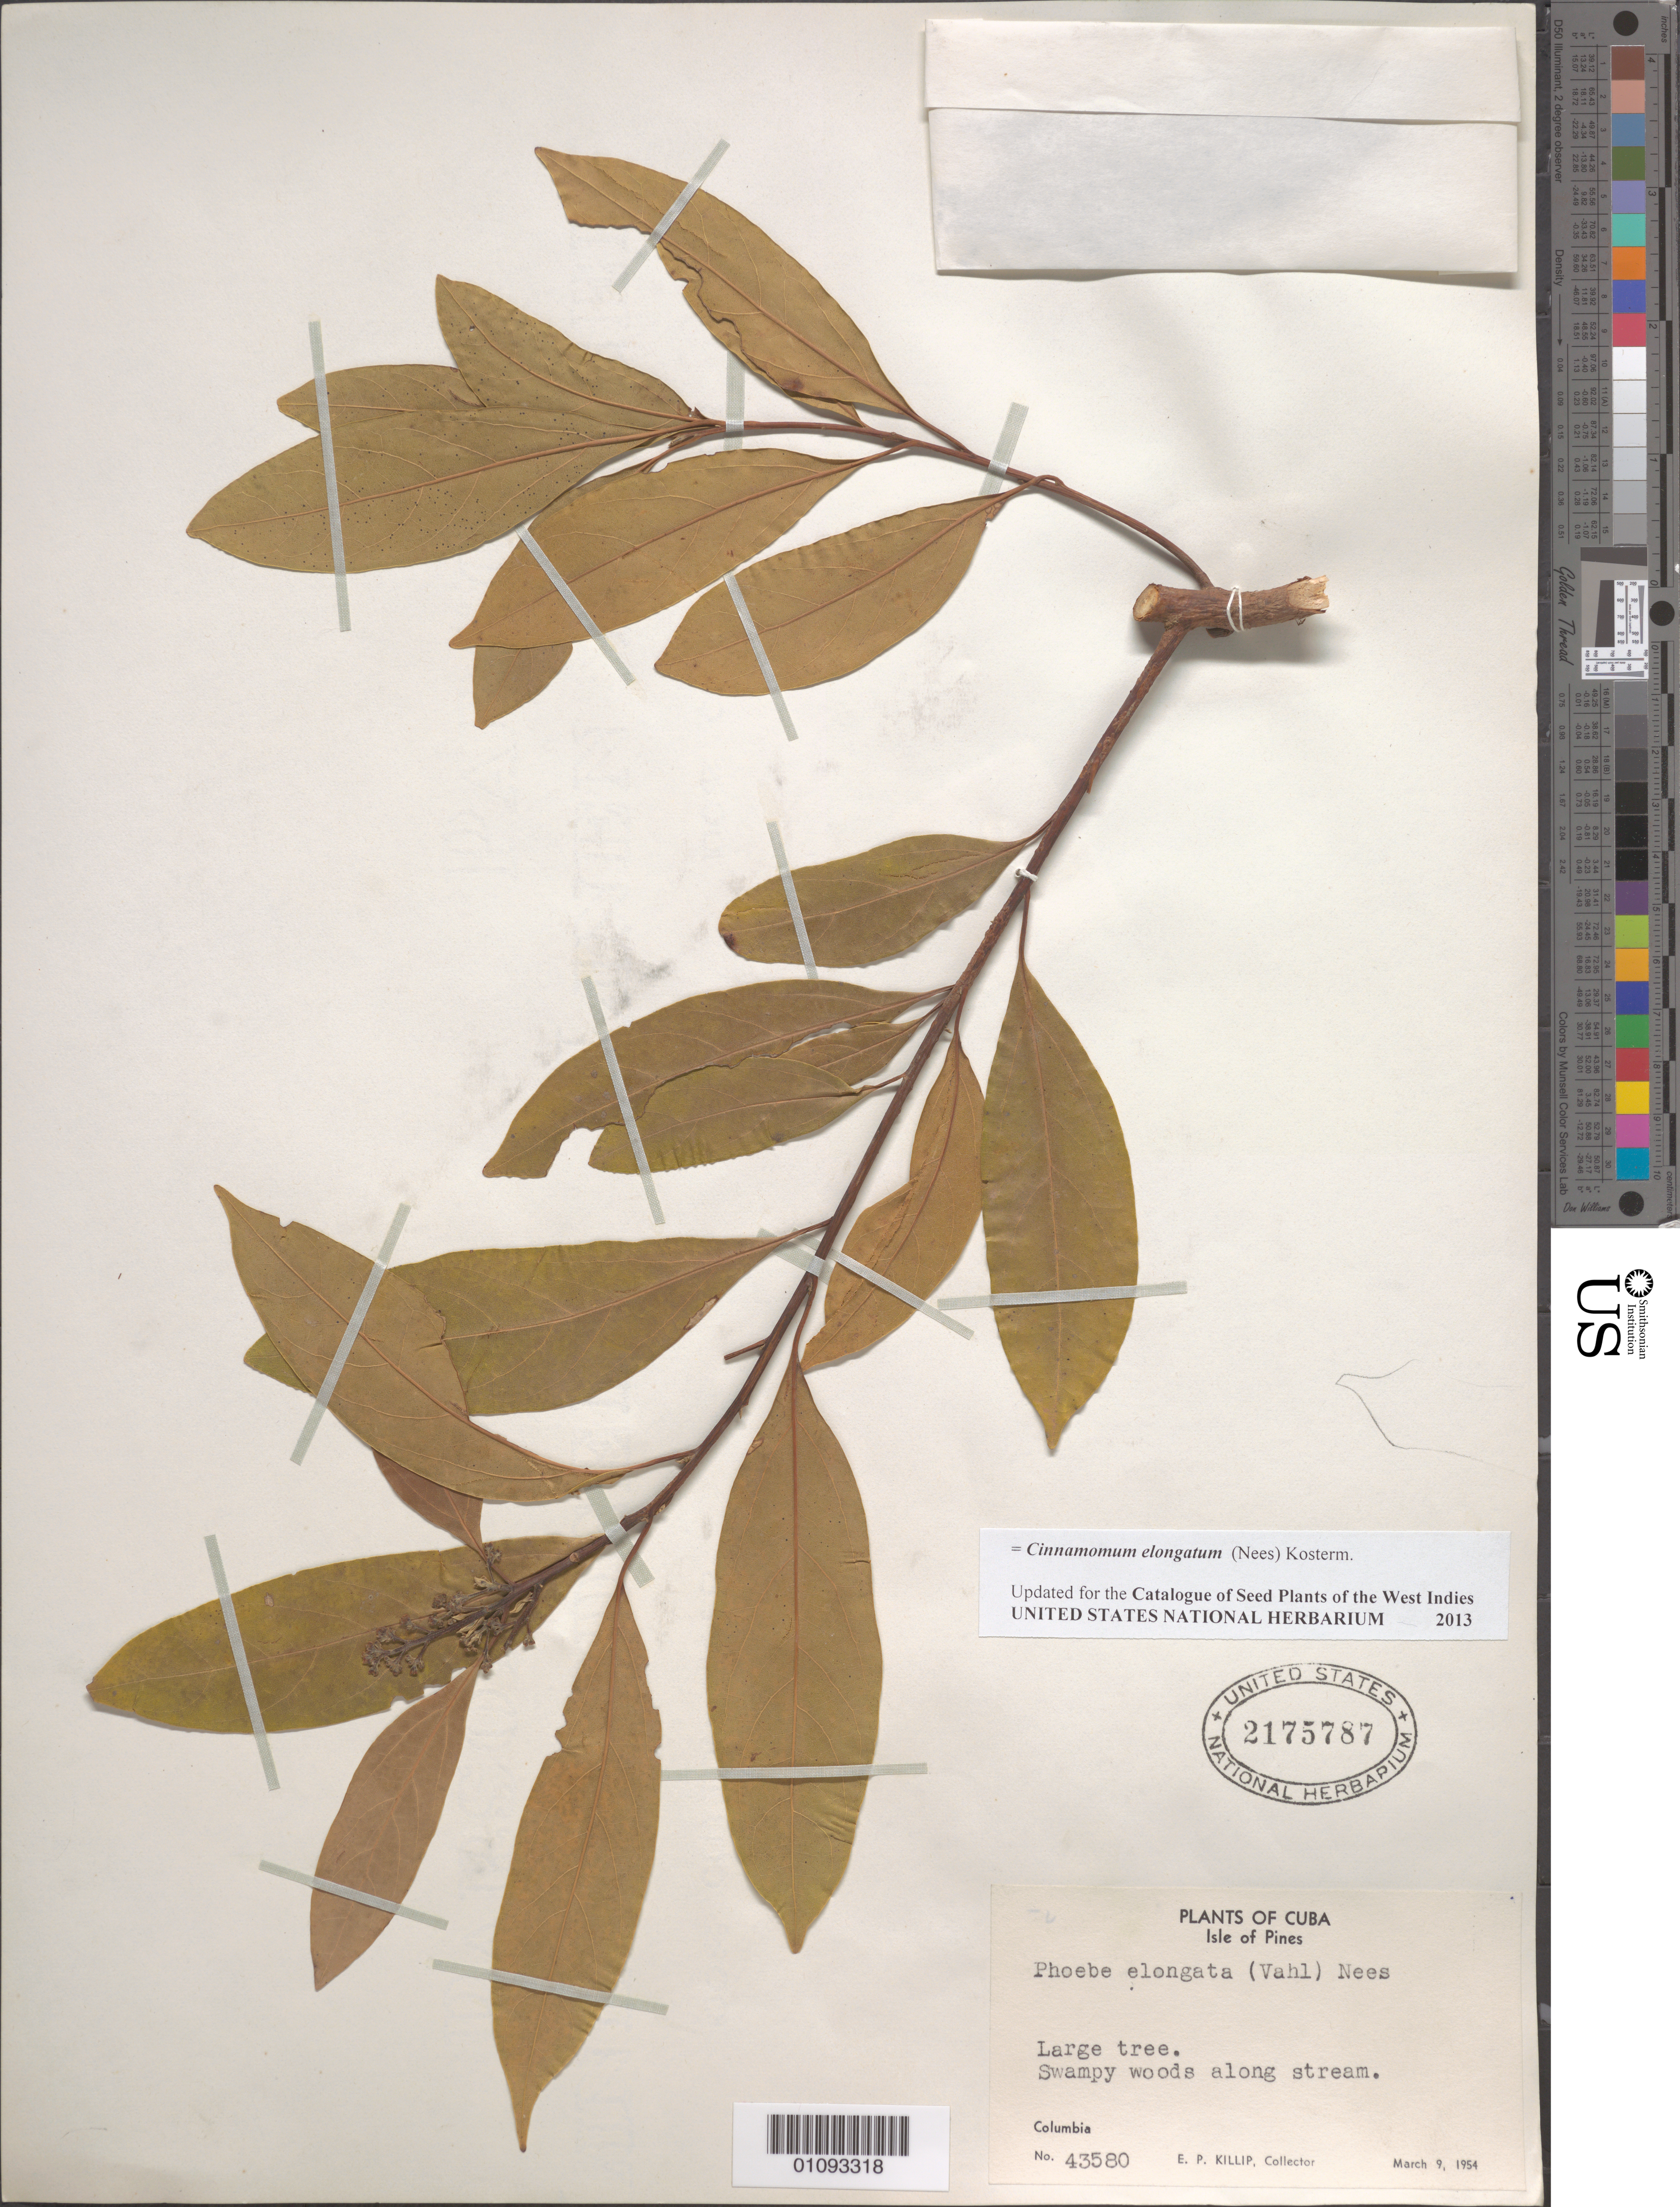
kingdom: Plantae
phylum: Tracheophyta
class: Magnoliopsida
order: Laurales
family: Lauraceae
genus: Phoebe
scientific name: Phoebe elongata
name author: (Vahl) Nees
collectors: E. P. Killip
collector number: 43580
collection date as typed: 09 Mar 1954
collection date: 1954-03-09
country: Cuba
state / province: Isla de La Juventud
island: Isla de la Juventud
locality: Isle of Pines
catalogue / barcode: US 2175787